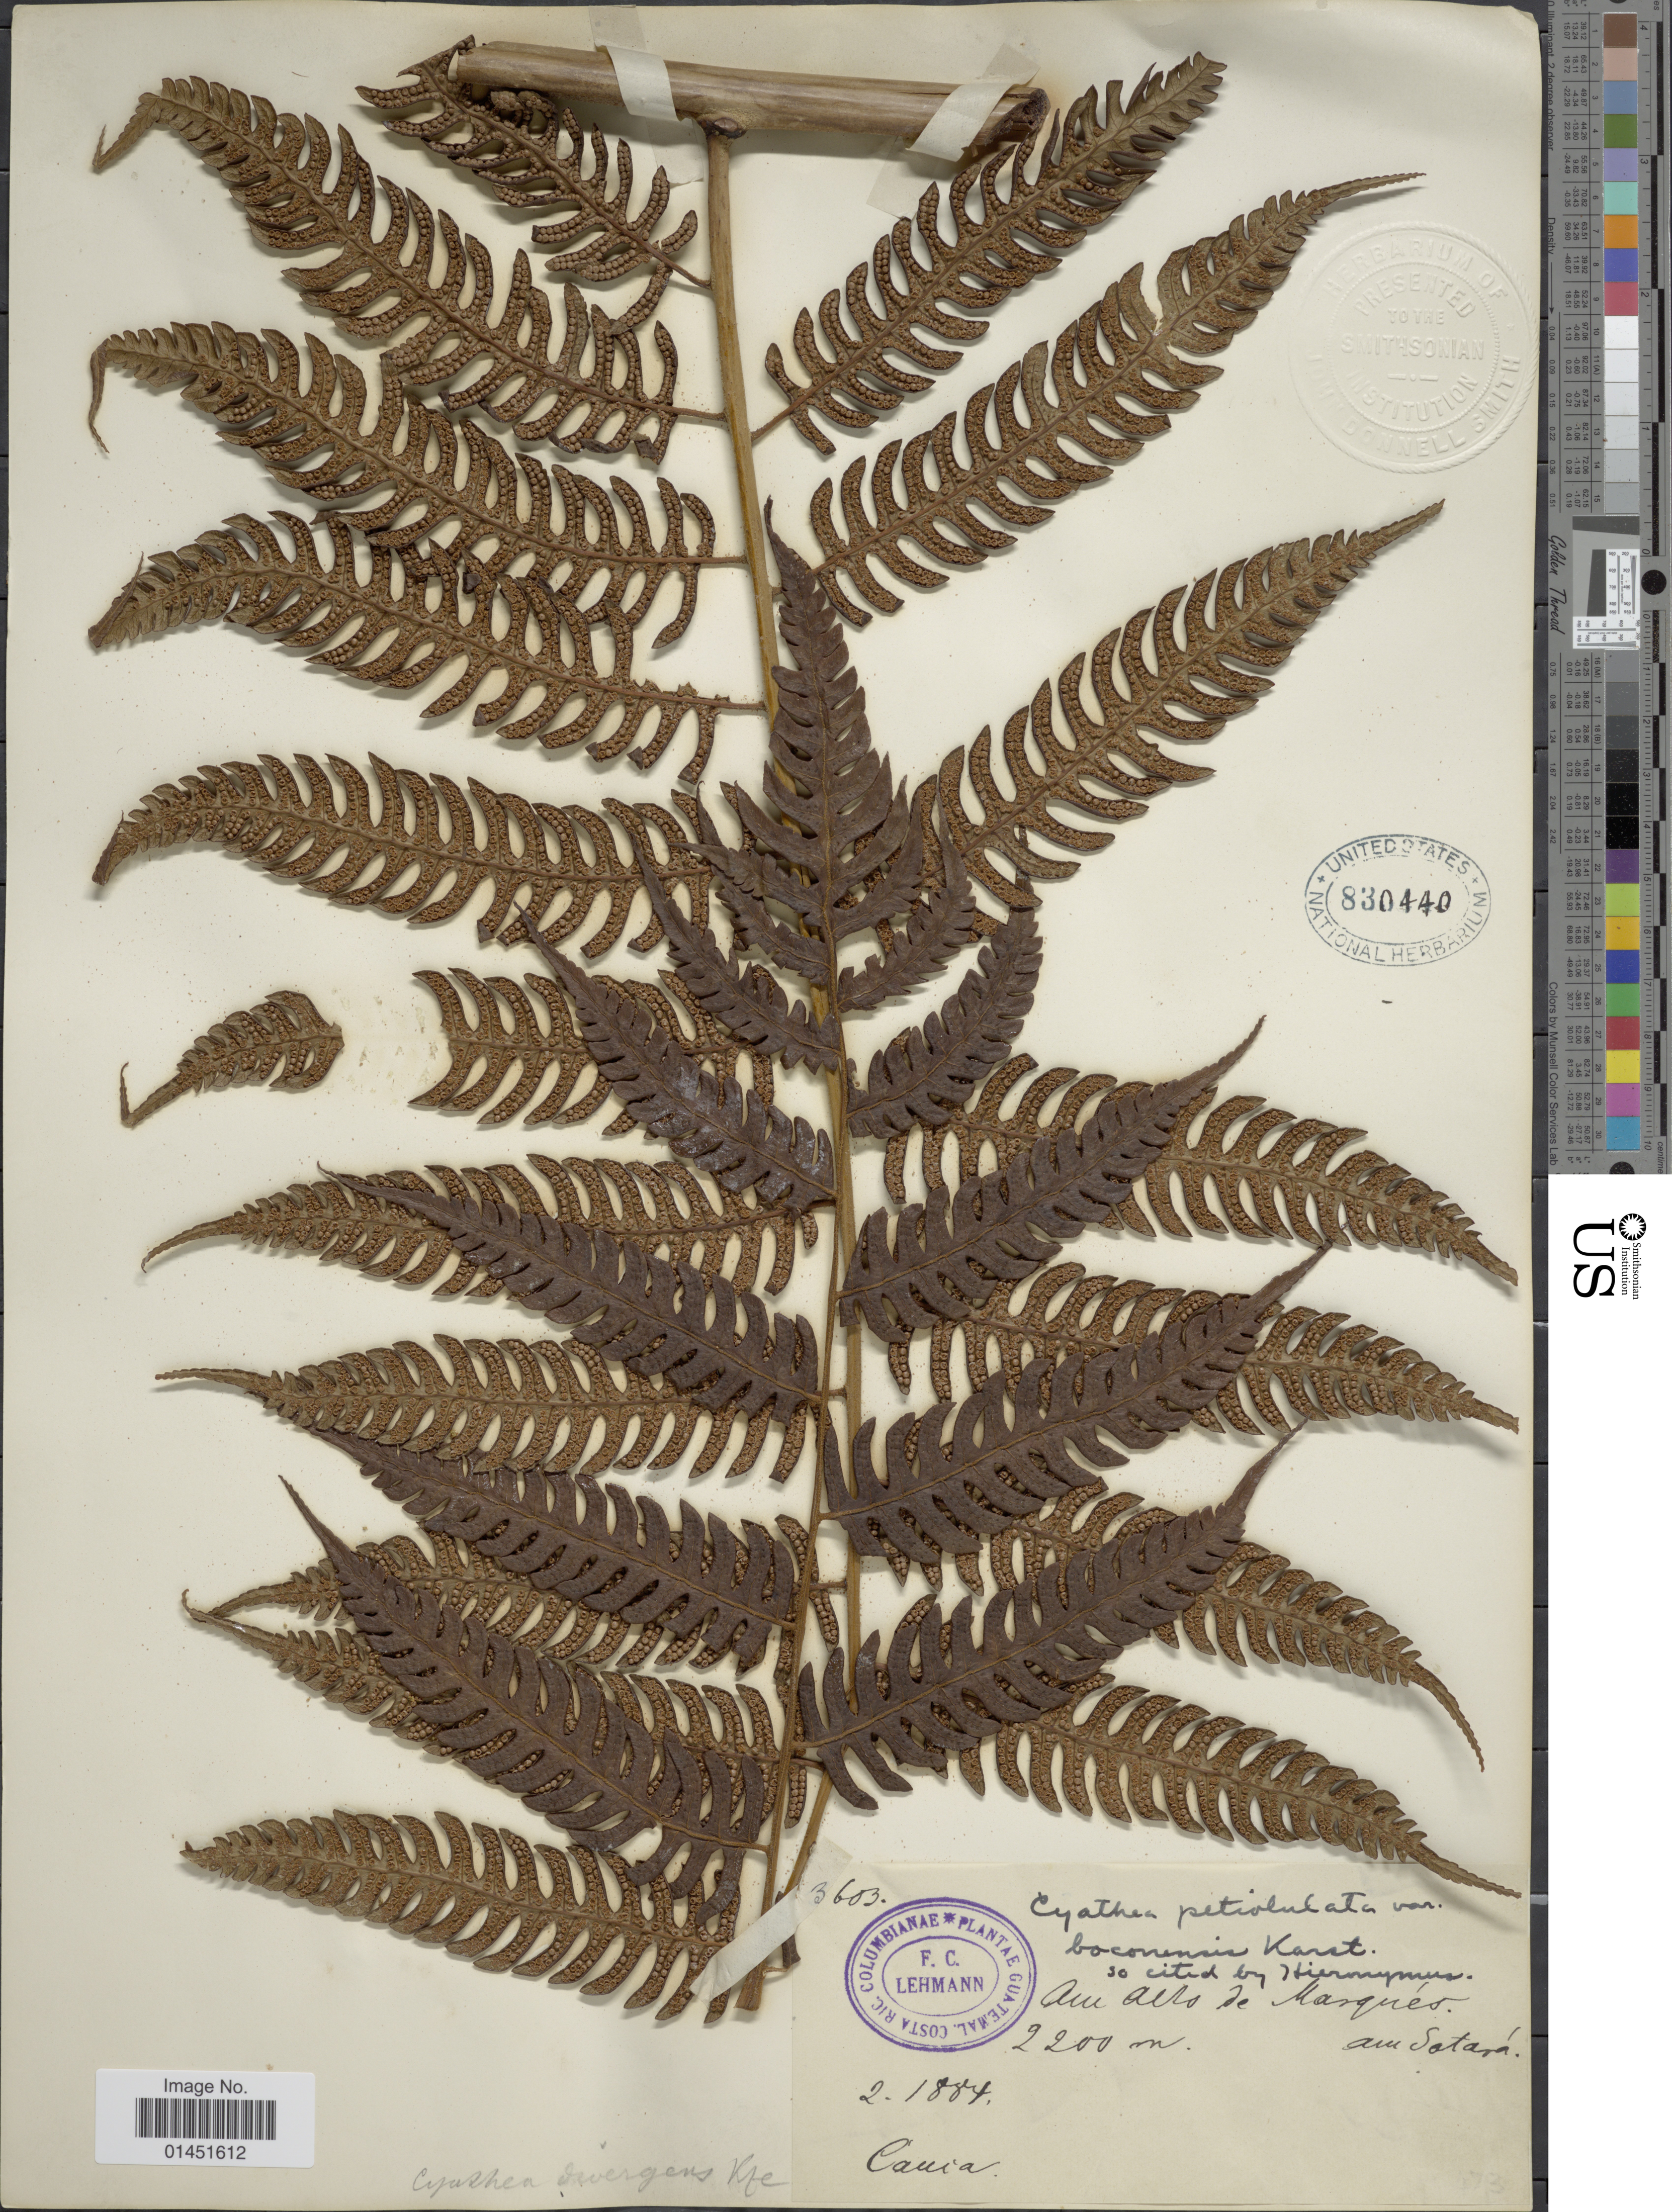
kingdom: Plantae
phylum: Tracheophyta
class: Polypodiopsida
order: Cyatheales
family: Cyatheaceae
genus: Cyathea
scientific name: Cyathea divergens var. divergens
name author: Kunze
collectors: F. C. Lehmann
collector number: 3603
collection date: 1884-02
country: Colombia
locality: Am alto de Marqués am Sotará. Cauca.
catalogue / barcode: US 830440